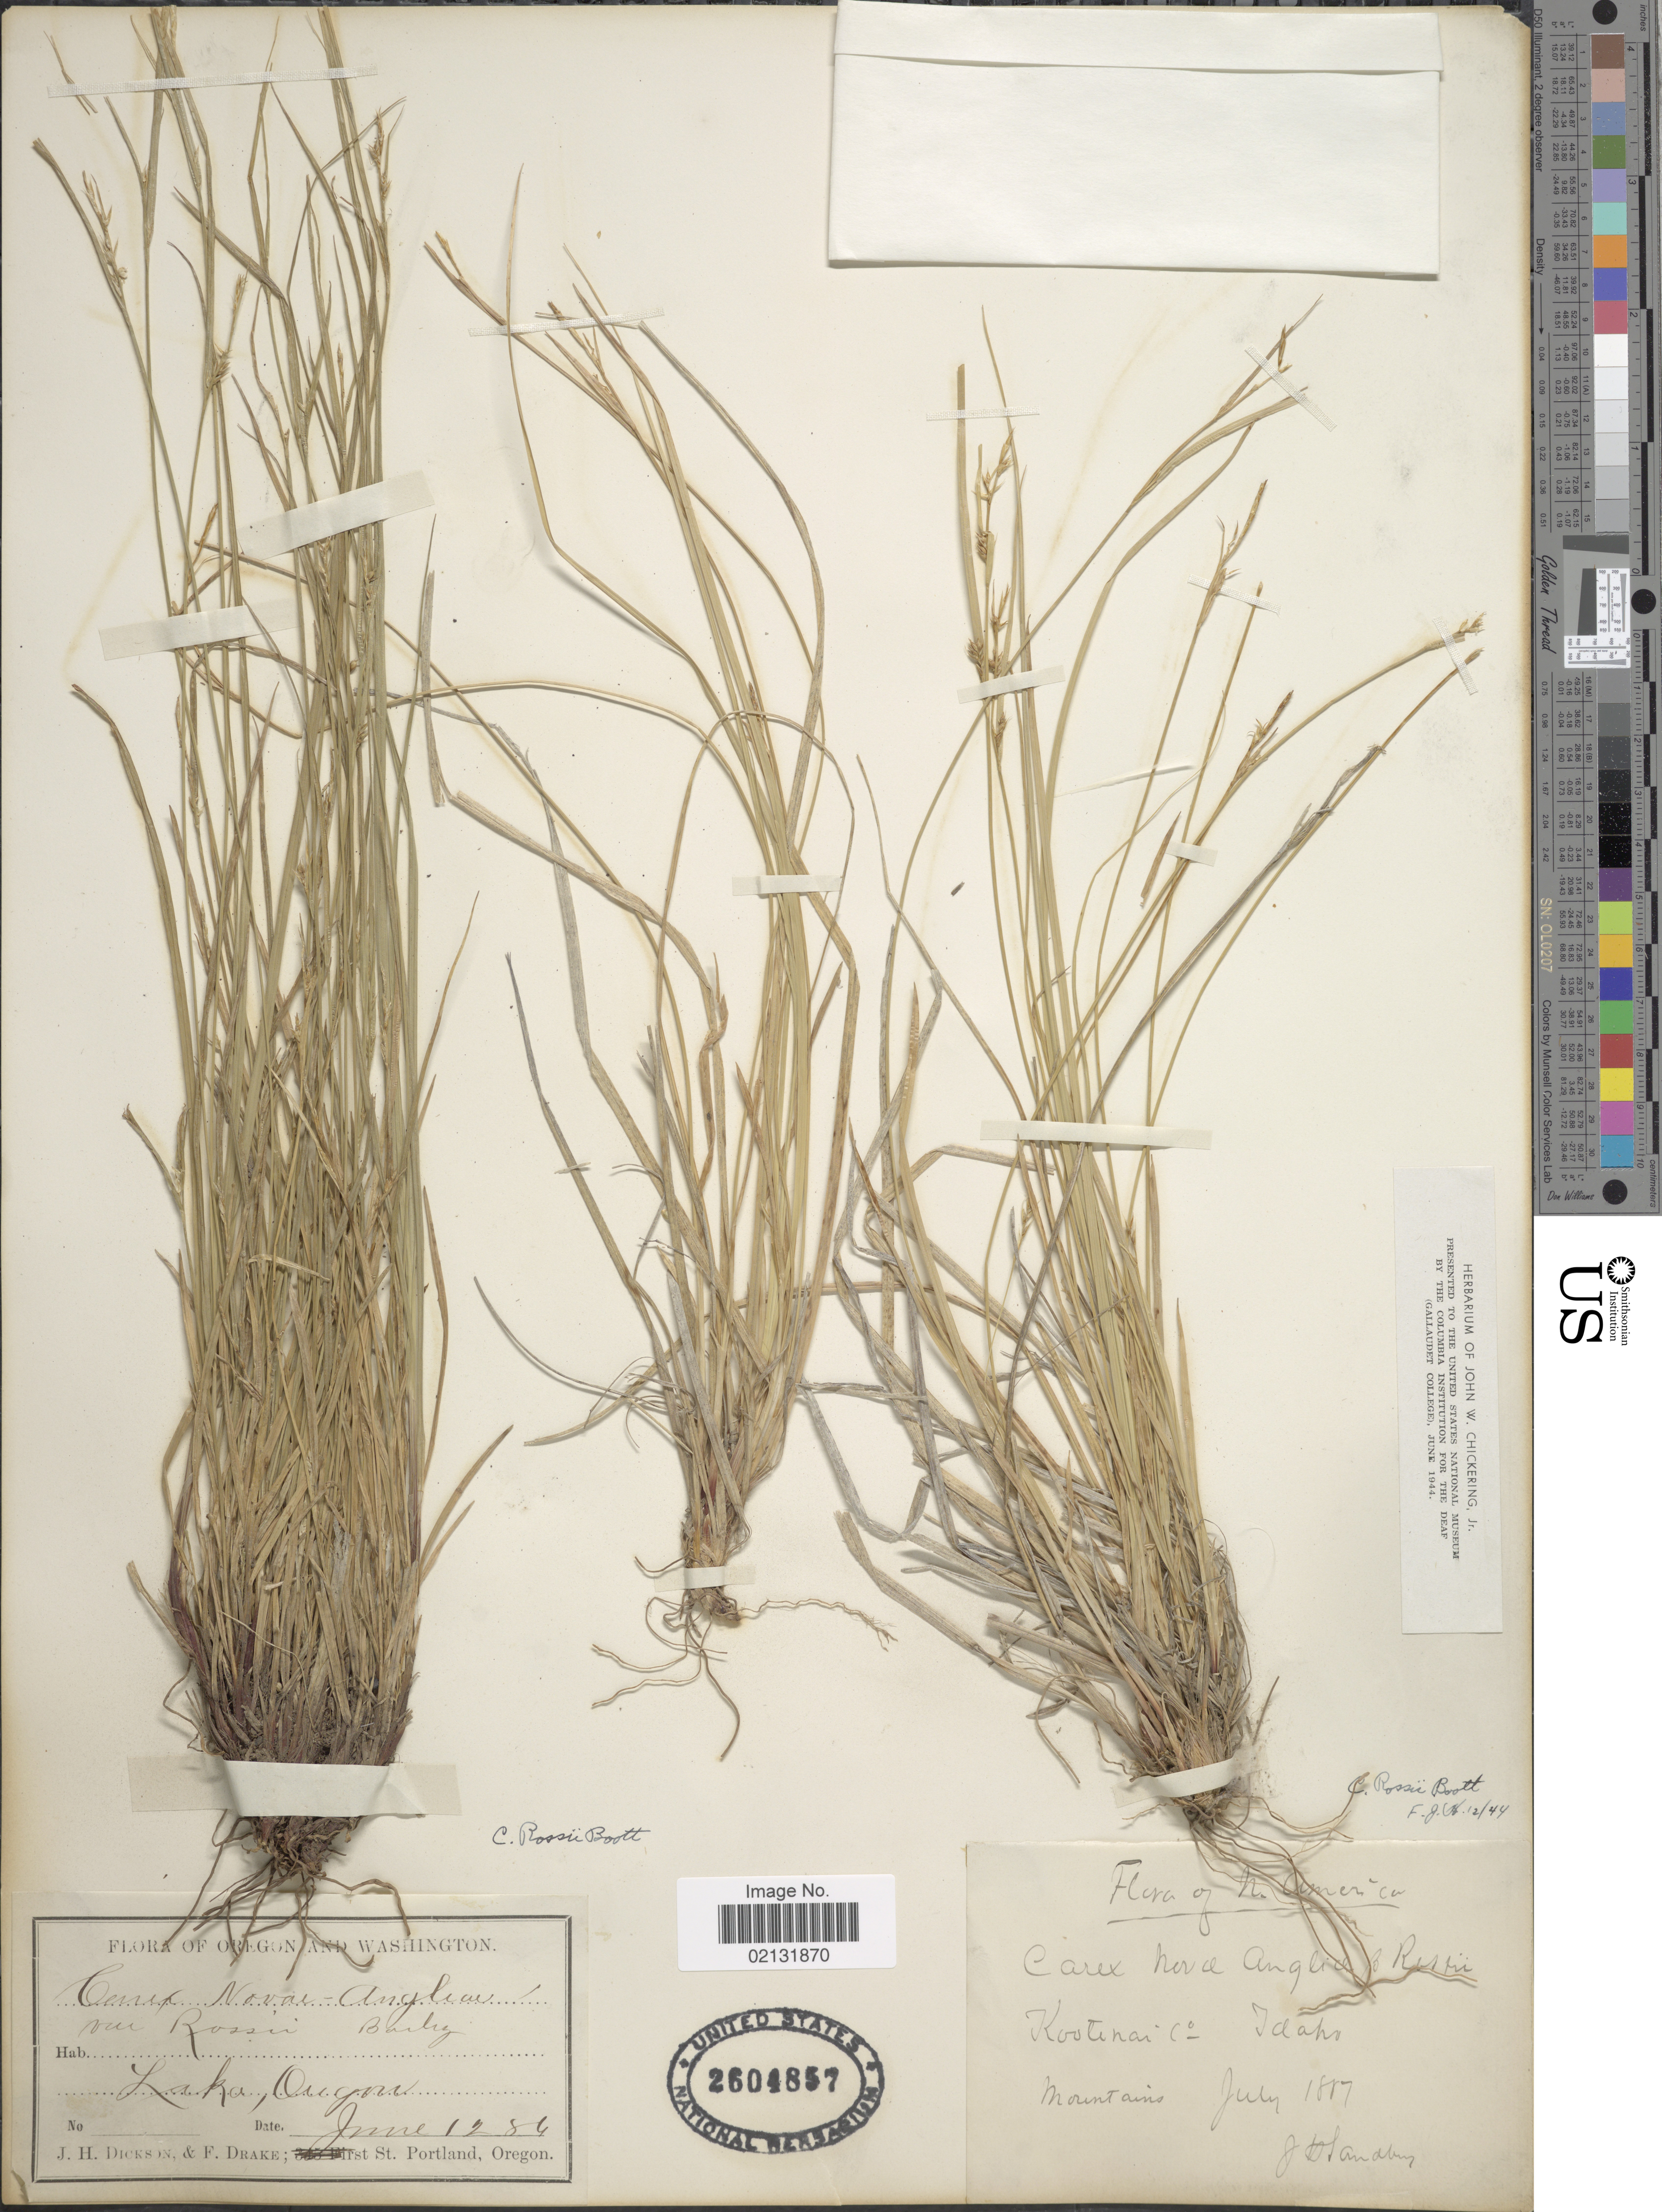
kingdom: Plantae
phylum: Tracheophyta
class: Liliopsida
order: Poales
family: Cyperaceae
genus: Carex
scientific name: Carex rossii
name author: Boott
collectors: J. Dickson & F. Drake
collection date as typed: Transcribed d/m/y: 12/6/84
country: United States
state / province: Oregon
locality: Laka, Oregon. St. Portland, Oregon.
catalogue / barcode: US 2604857